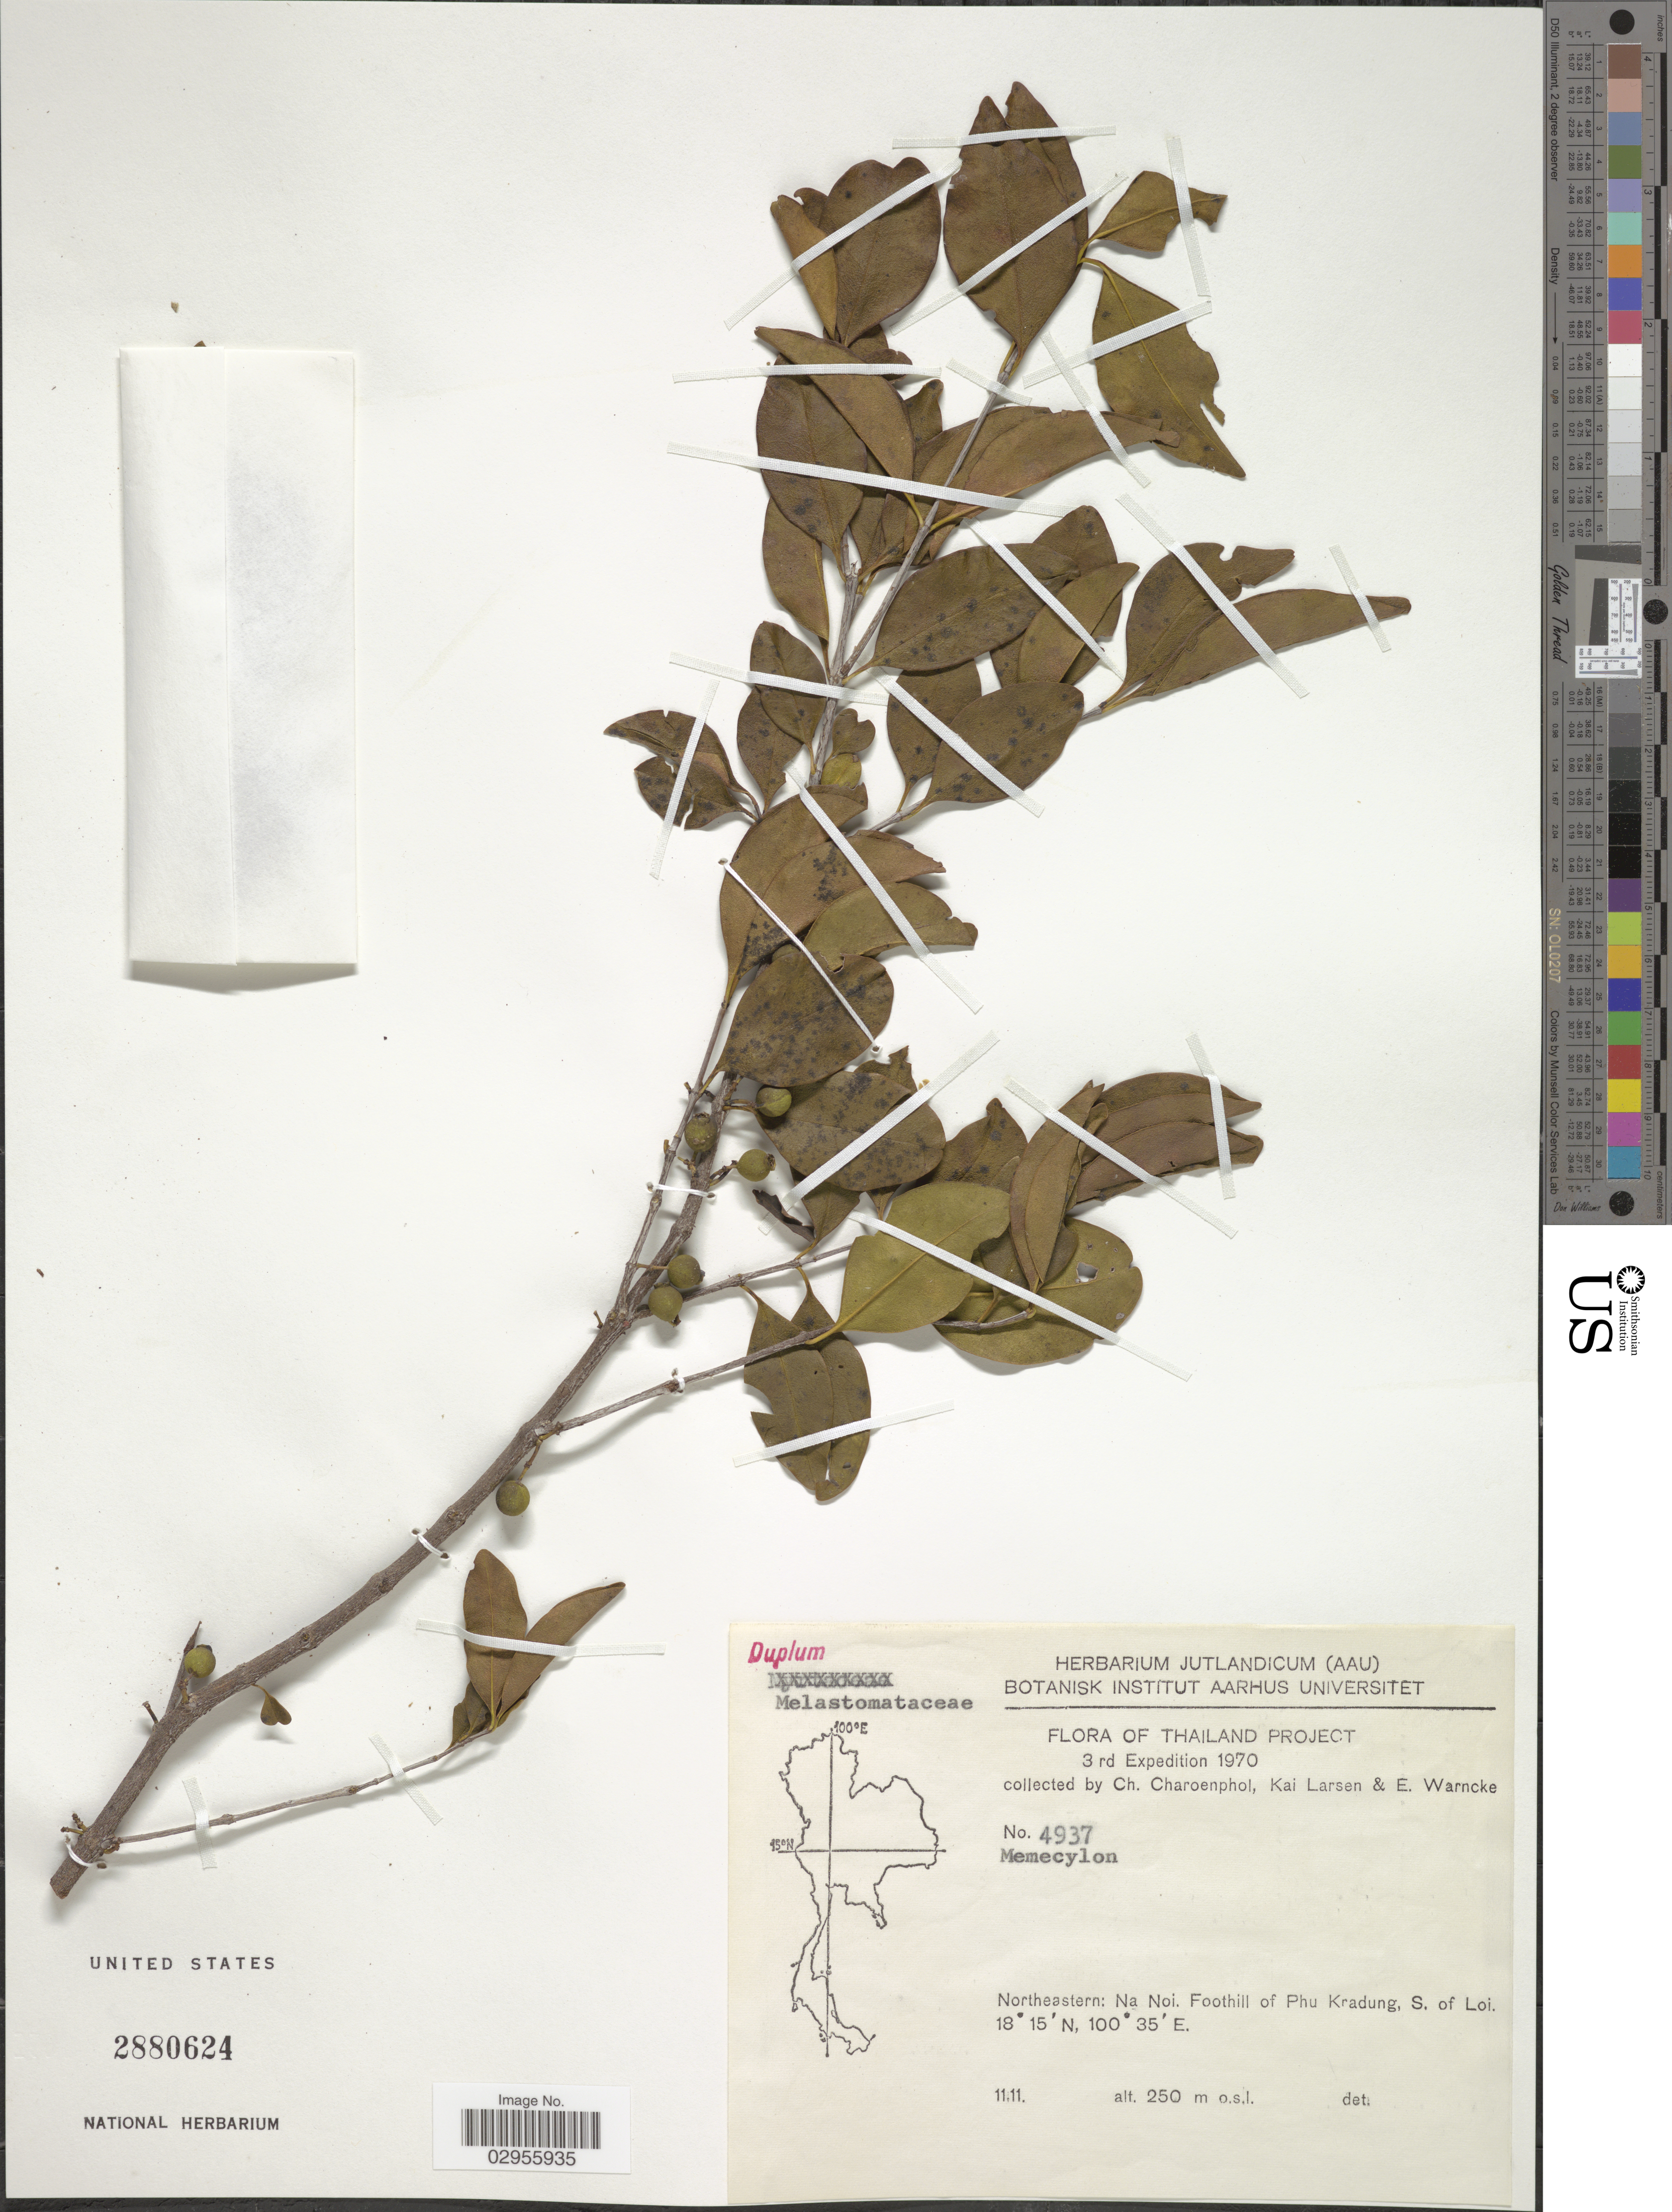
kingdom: Plantae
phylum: Tracheophyta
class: Magnoliopsida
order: Myrtales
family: Melastomataceae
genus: Memecylon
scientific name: Memecylon sp.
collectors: C. Charoenphol, K. Larsen & E. Warncke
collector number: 4937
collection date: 1970-11-11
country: Thailand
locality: Northeastern: Na Noi. Foothill of Phu Kradung, S. of Loi.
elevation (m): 250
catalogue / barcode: US 2880624